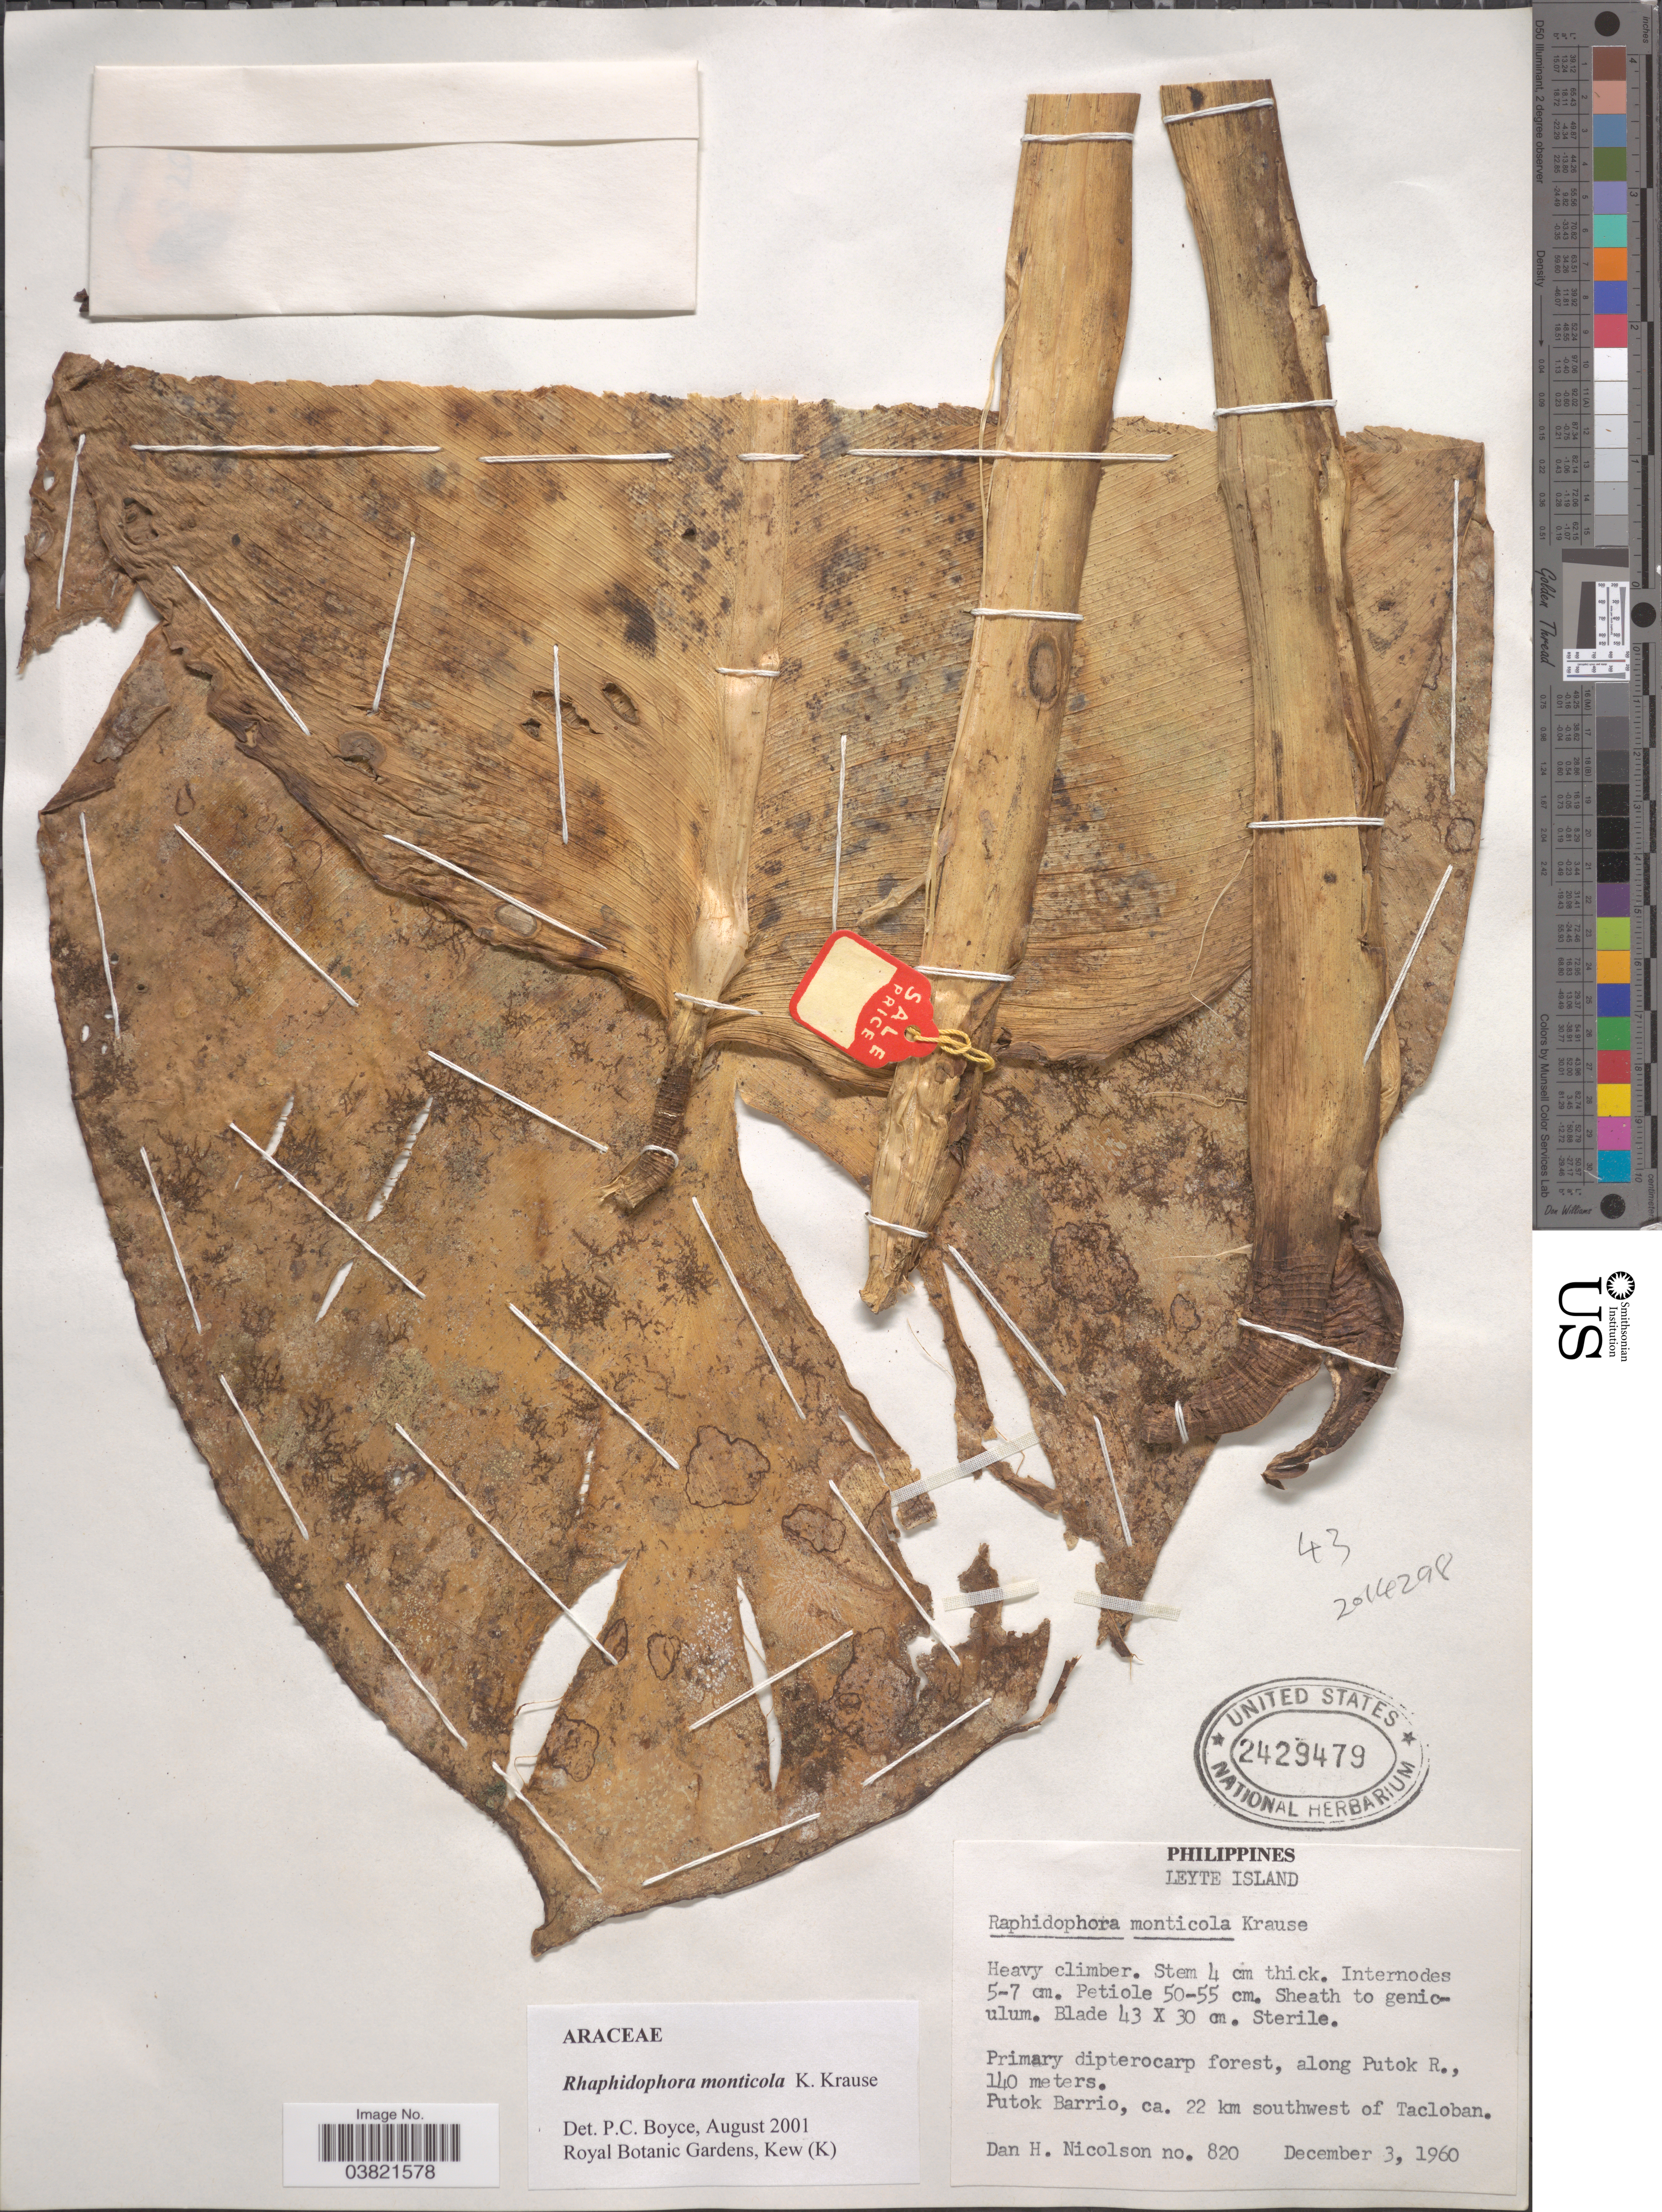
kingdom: Plantae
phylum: Tracheophyta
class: Liliopsida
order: Alismatales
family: Araceae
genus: Rhaphidophora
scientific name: Rhaphidophora monticola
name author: K. Krause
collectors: D. H. Nicolson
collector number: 820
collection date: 1960-12-03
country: Philippines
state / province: Eastern Visayas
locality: Leyte Island. Putok barrio, ca. 22 km southwest of Tacloban.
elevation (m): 140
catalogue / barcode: US 2429479